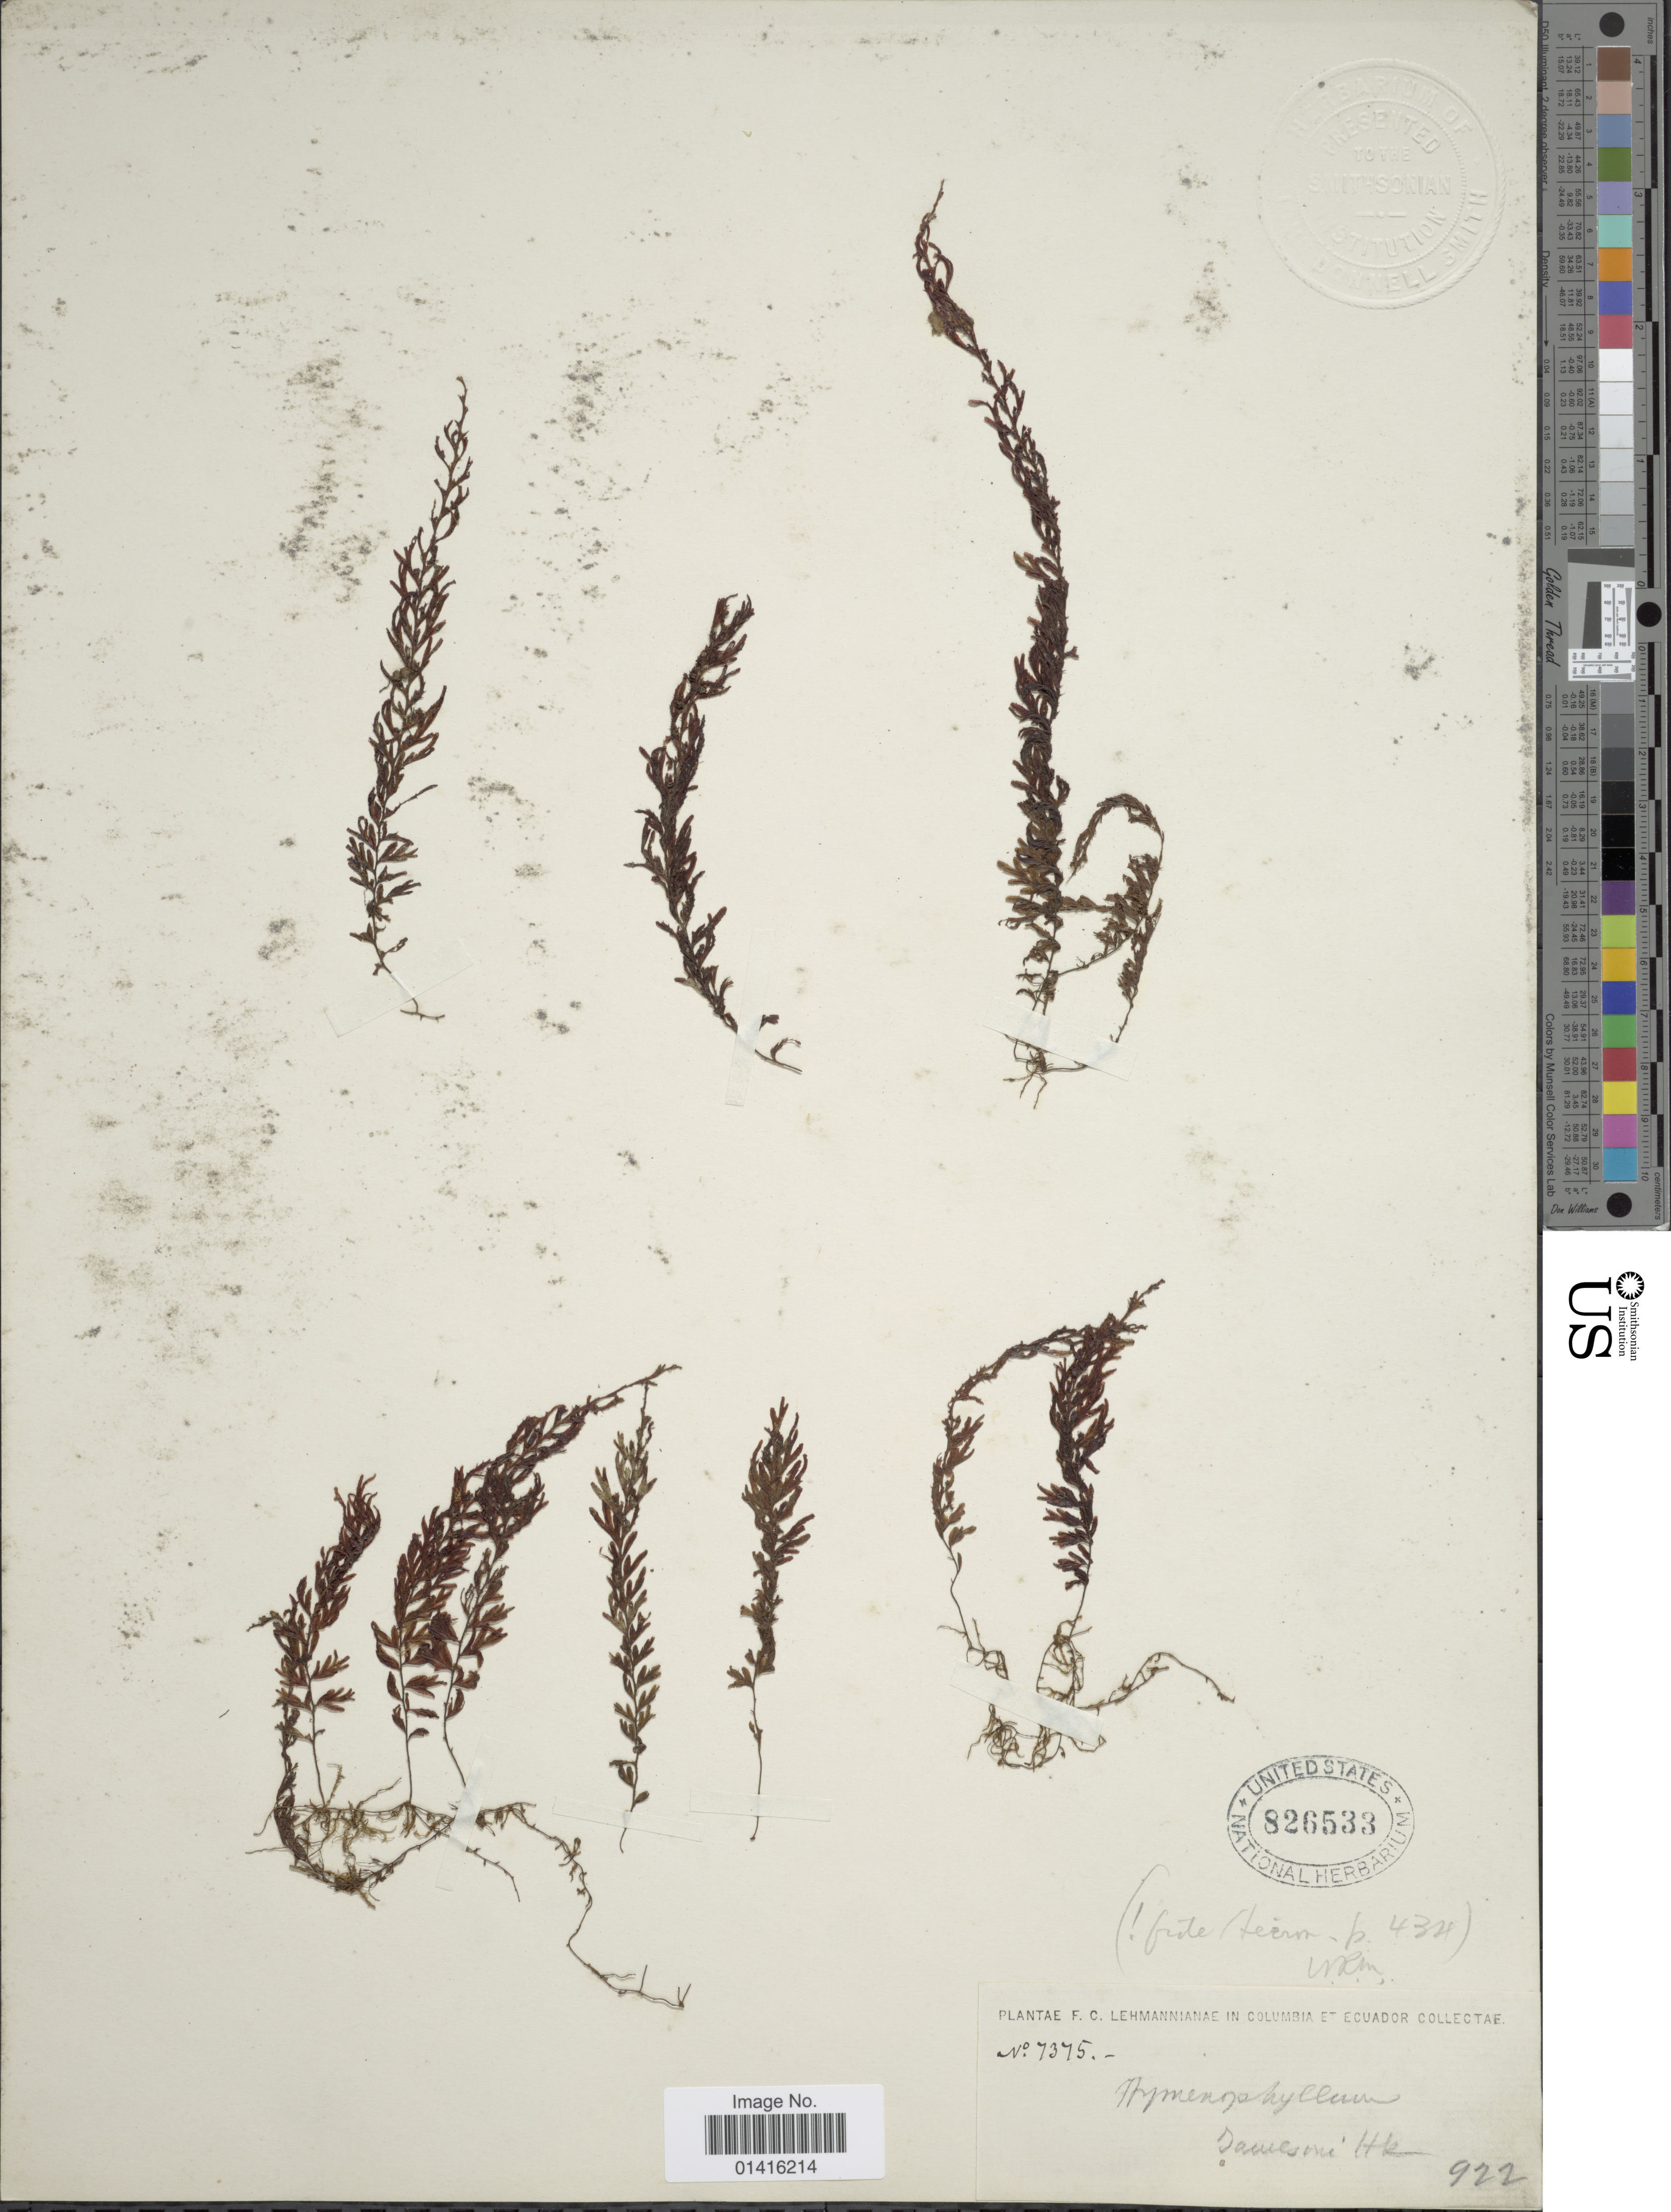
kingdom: Plantae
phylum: Tracheophyta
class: Polypodiopsida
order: Hymenophyllales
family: Hymenophyllaceae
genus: Hymenophyllum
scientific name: Hymenophyllum jamesonii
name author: Hook.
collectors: F. C. Lehmann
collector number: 7375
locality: Colombia et Ecuador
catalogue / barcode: US 826533